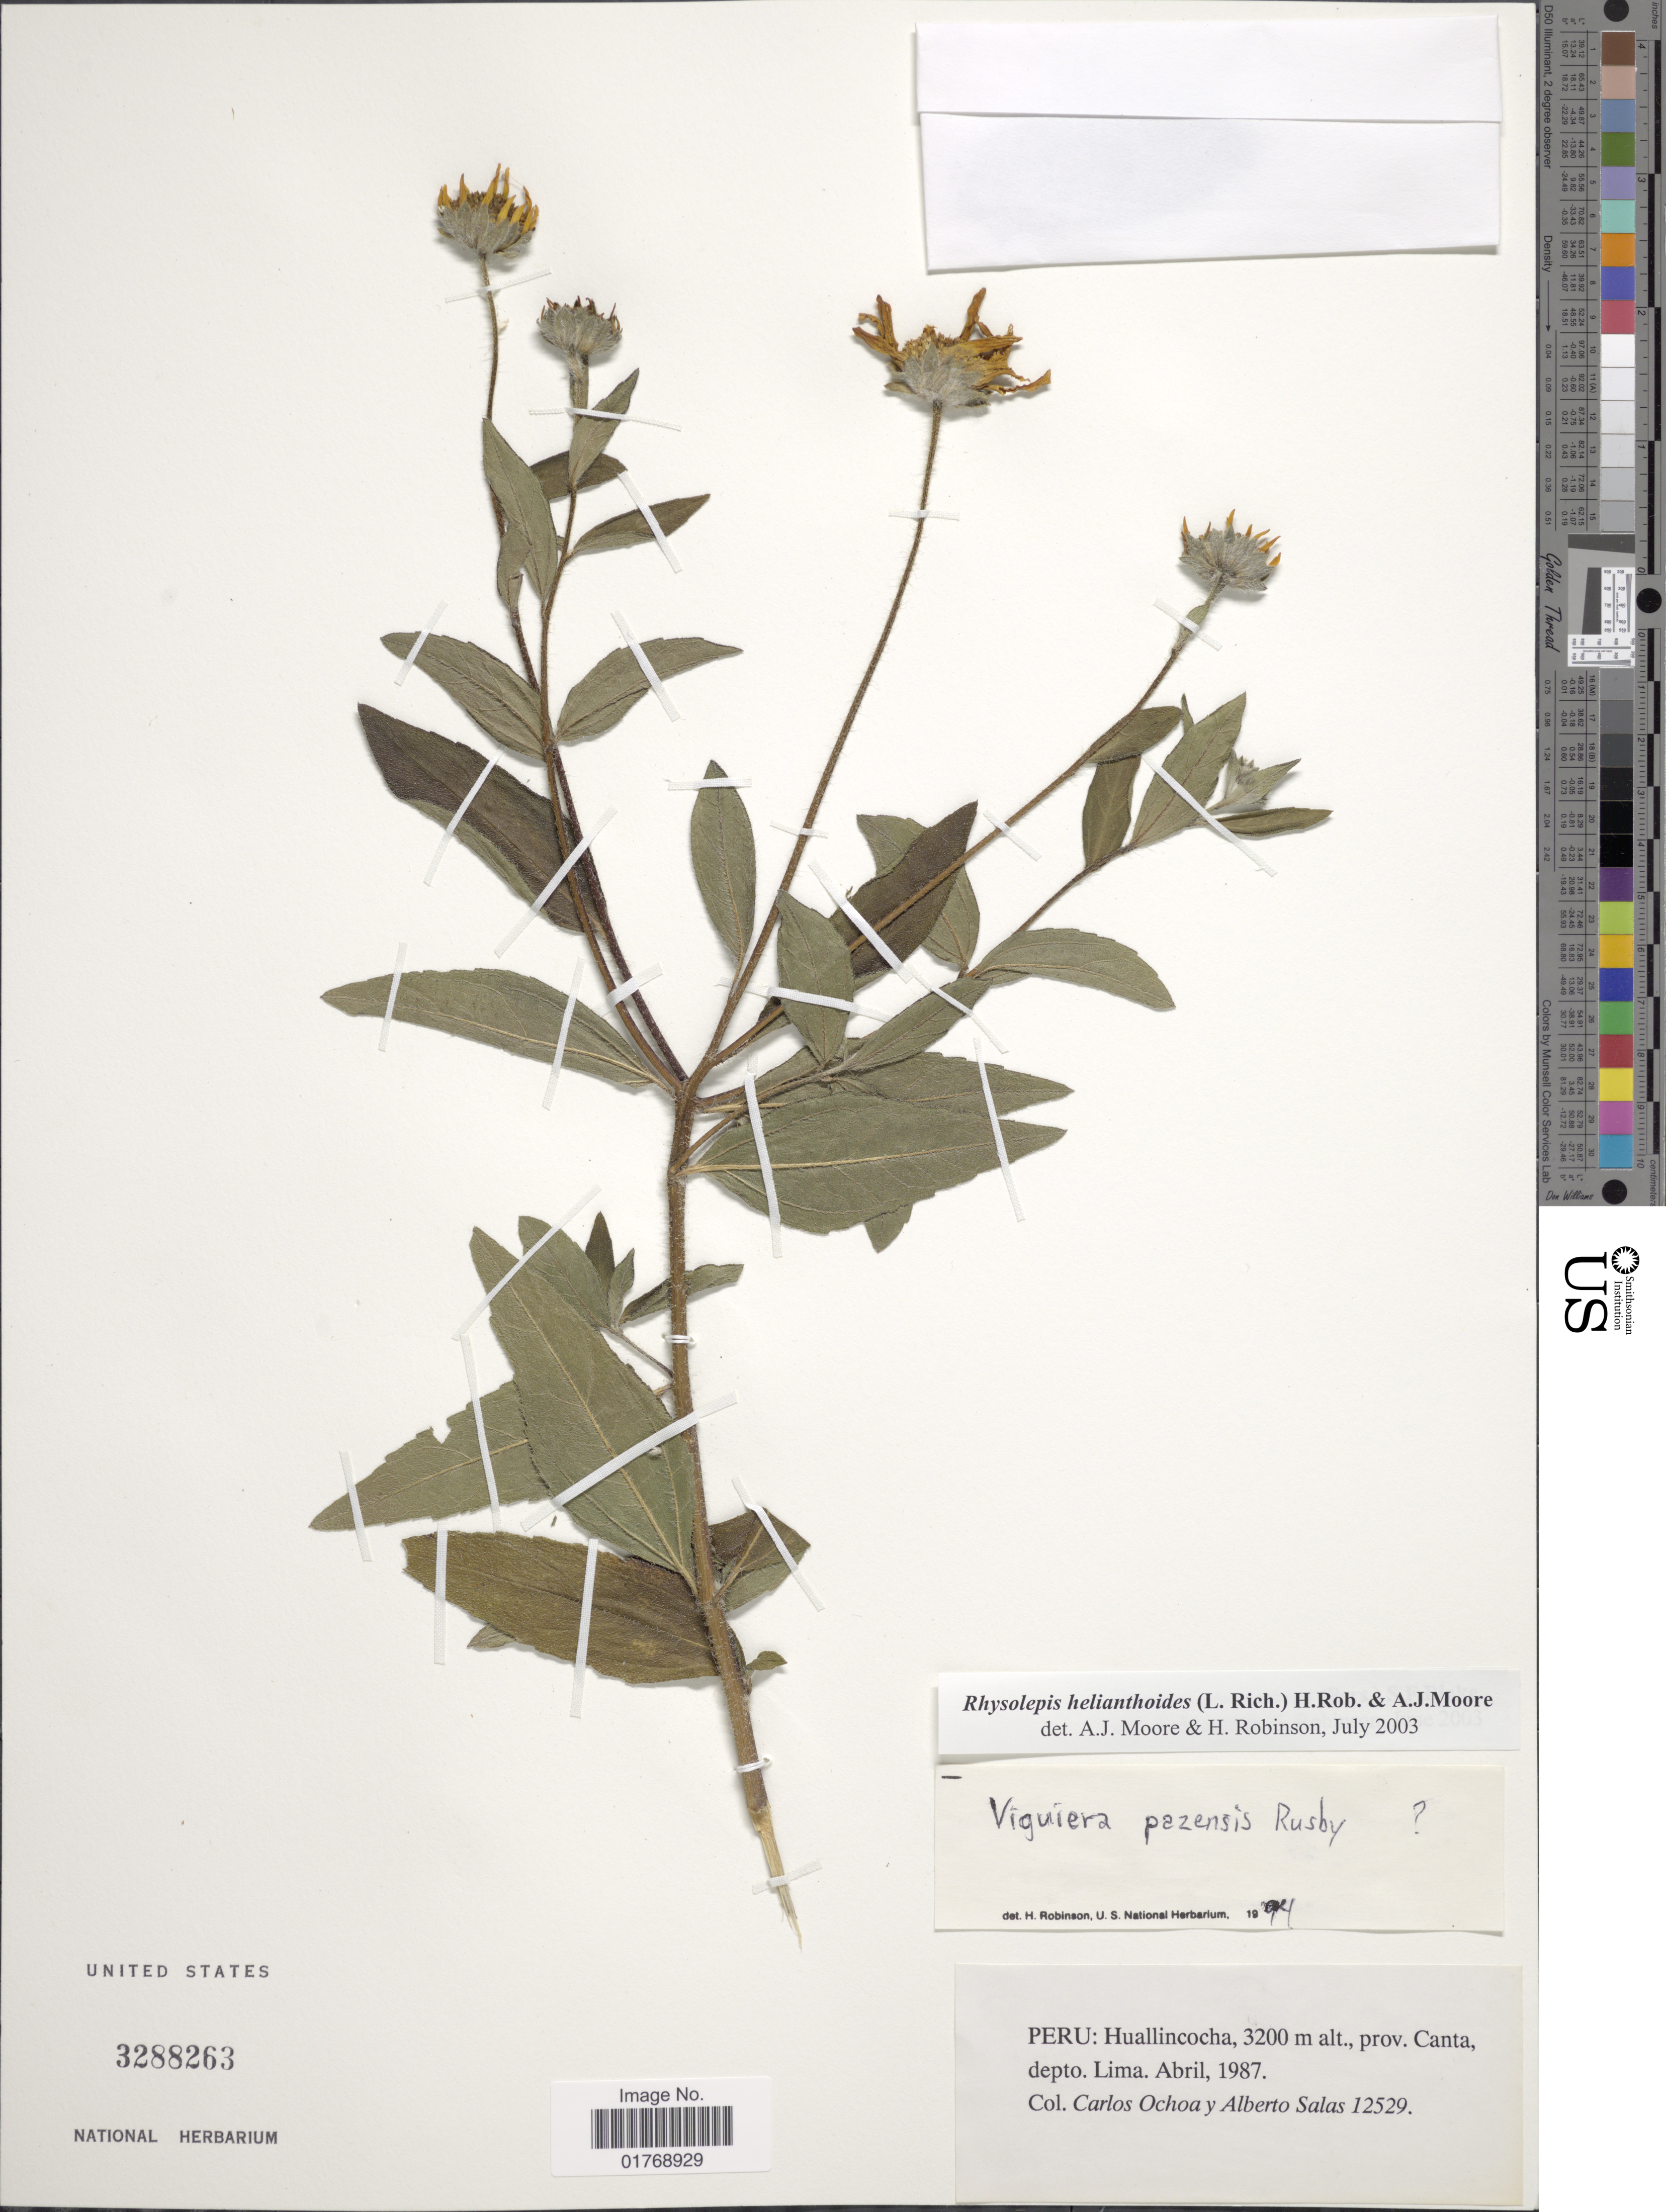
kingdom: Plantae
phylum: Tracheophyta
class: Magnoliopsida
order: Asterales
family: Asteraceae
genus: Viguiera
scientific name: Viguiera procumbens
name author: (Pers.) S.F. Blake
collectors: C. Ochoa & A. Salas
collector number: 12529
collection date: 1987-04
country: Peru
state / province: Lima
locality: Huallincocha, prov. Canta, depto. Lima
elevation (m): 3200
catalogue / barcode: US 3288263